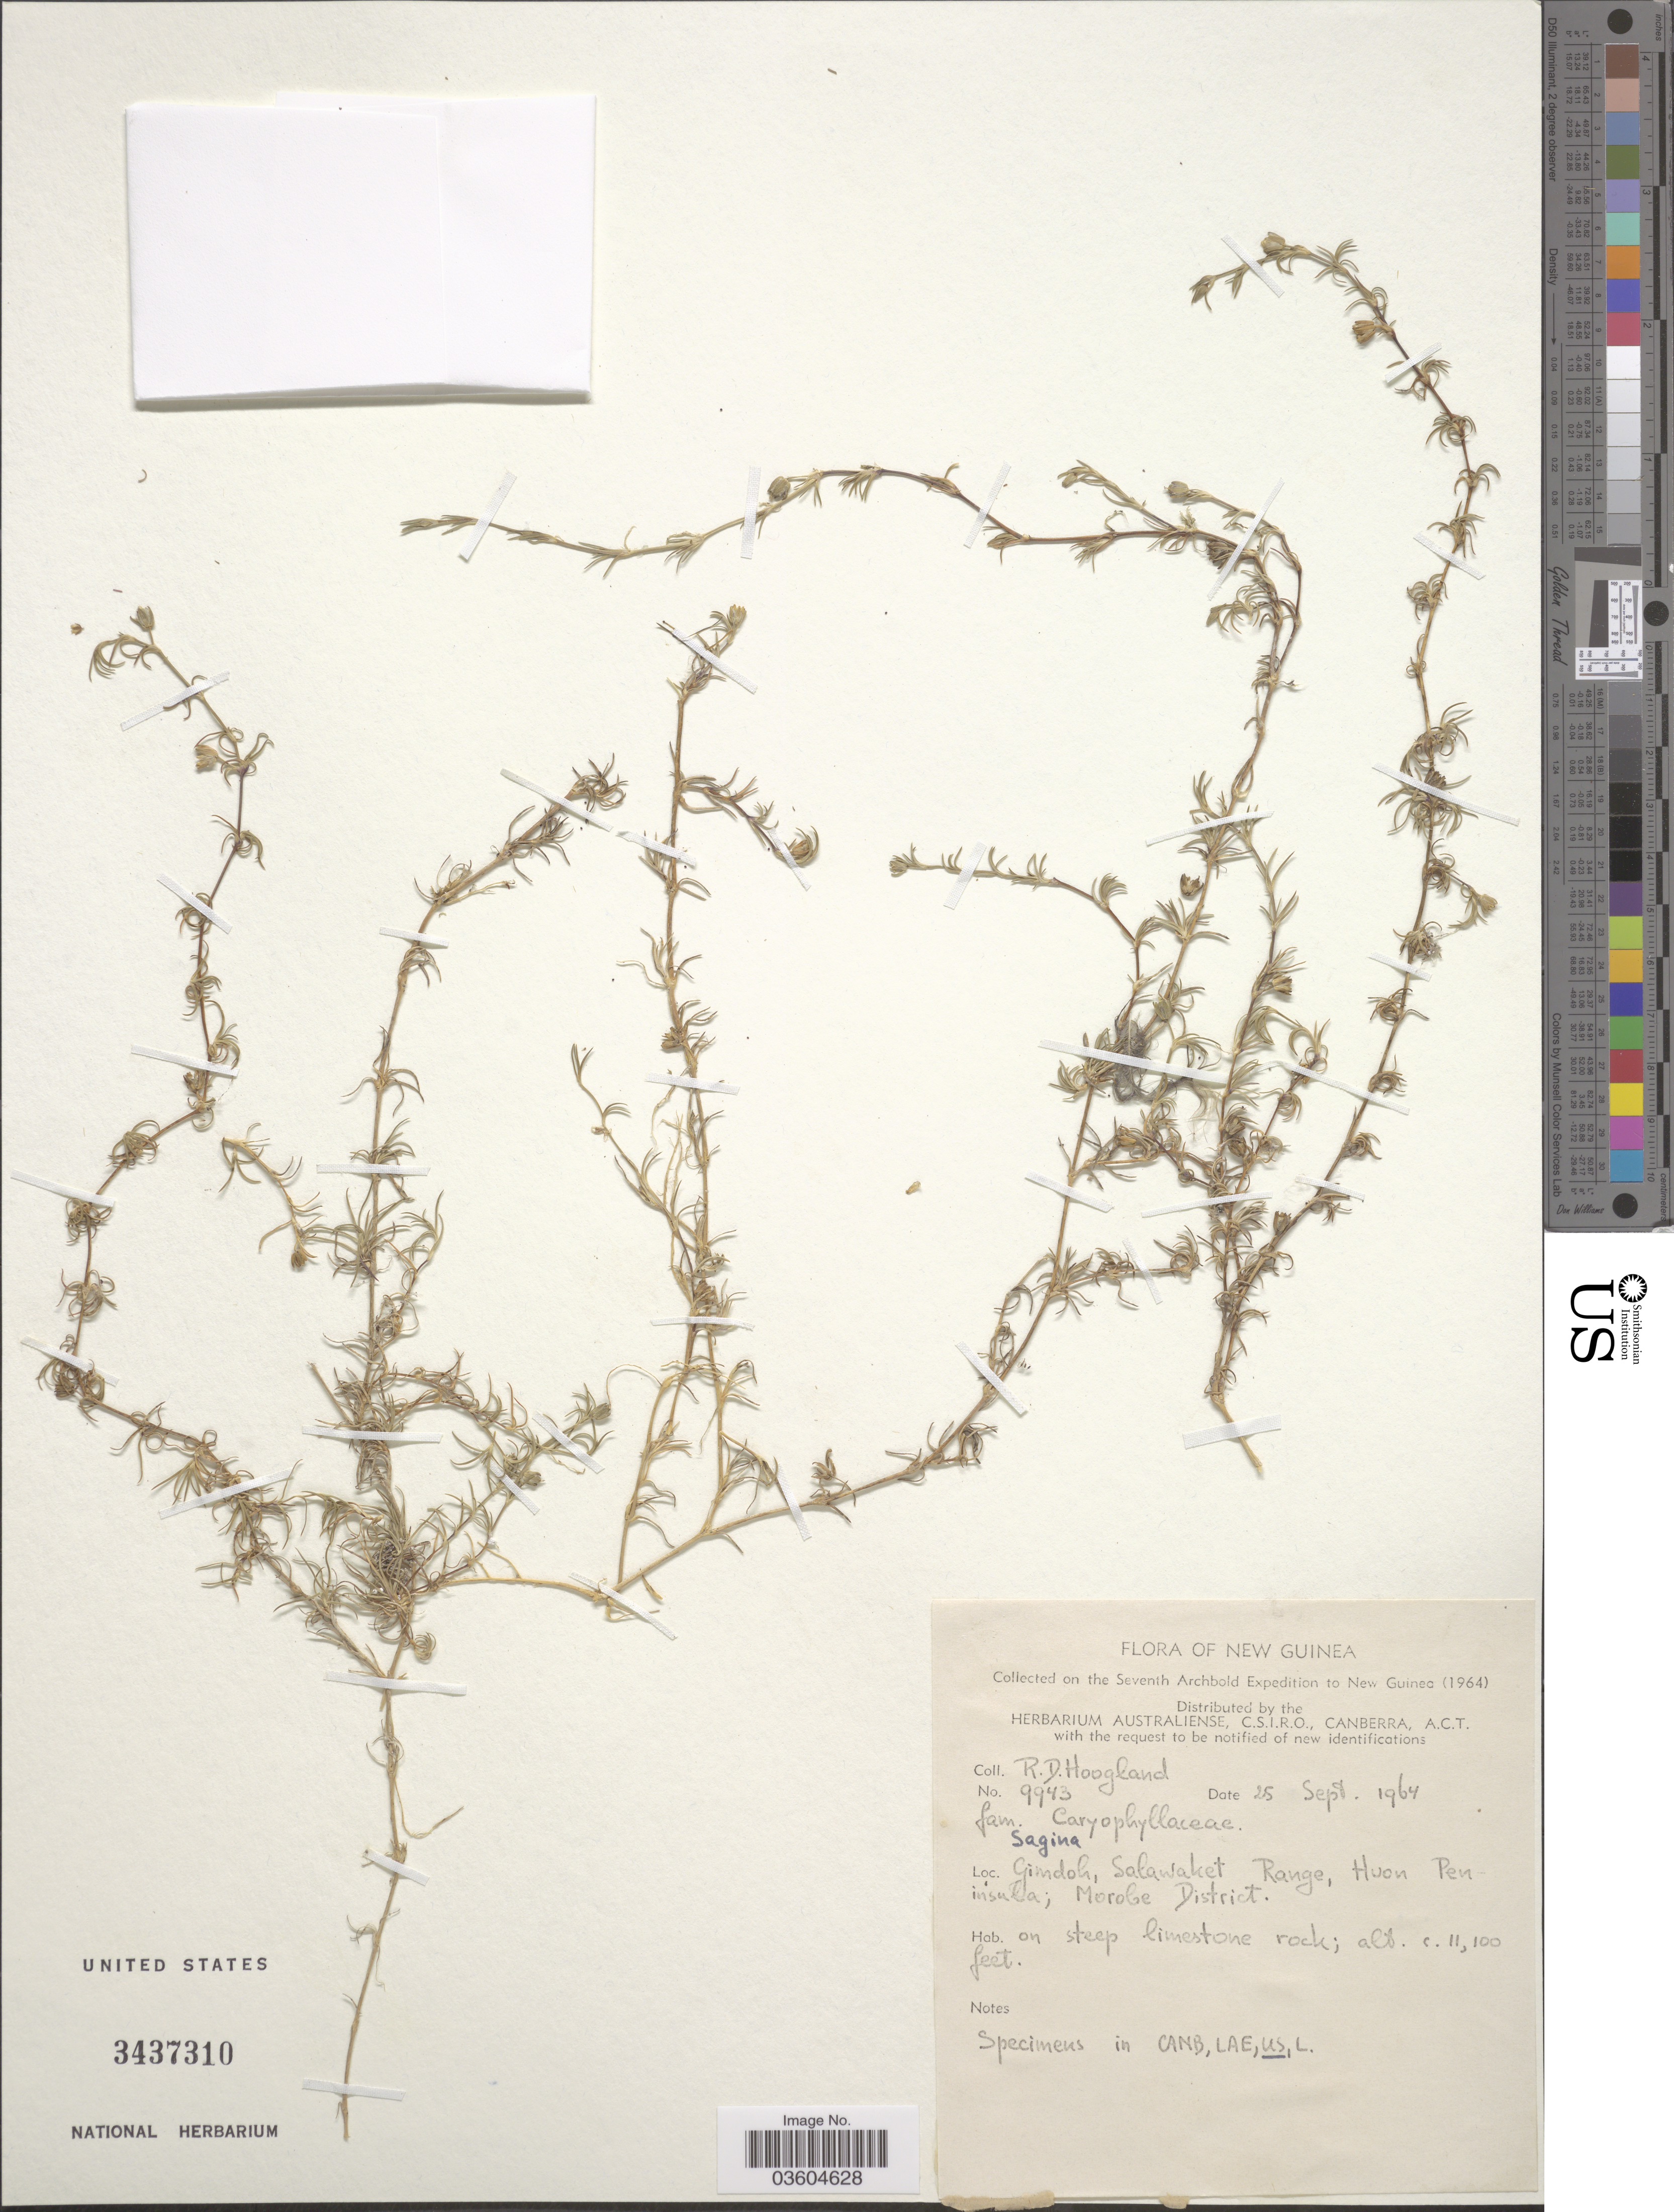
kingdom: Plantae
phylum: Tracheophyta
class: Magnoliopsida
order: Caryophyllales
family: Caryophyllaceae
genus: Sagina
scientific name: Sagina sp.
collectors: R. D. Hoogland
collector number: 9943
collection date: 1964-09-25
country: Papua New Guinea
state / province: Morobe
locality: New Guinea. Gimdoh, Salawaket Range, Huon Peninsula; Morobe District.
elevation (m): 3383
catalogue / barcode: US 3437310